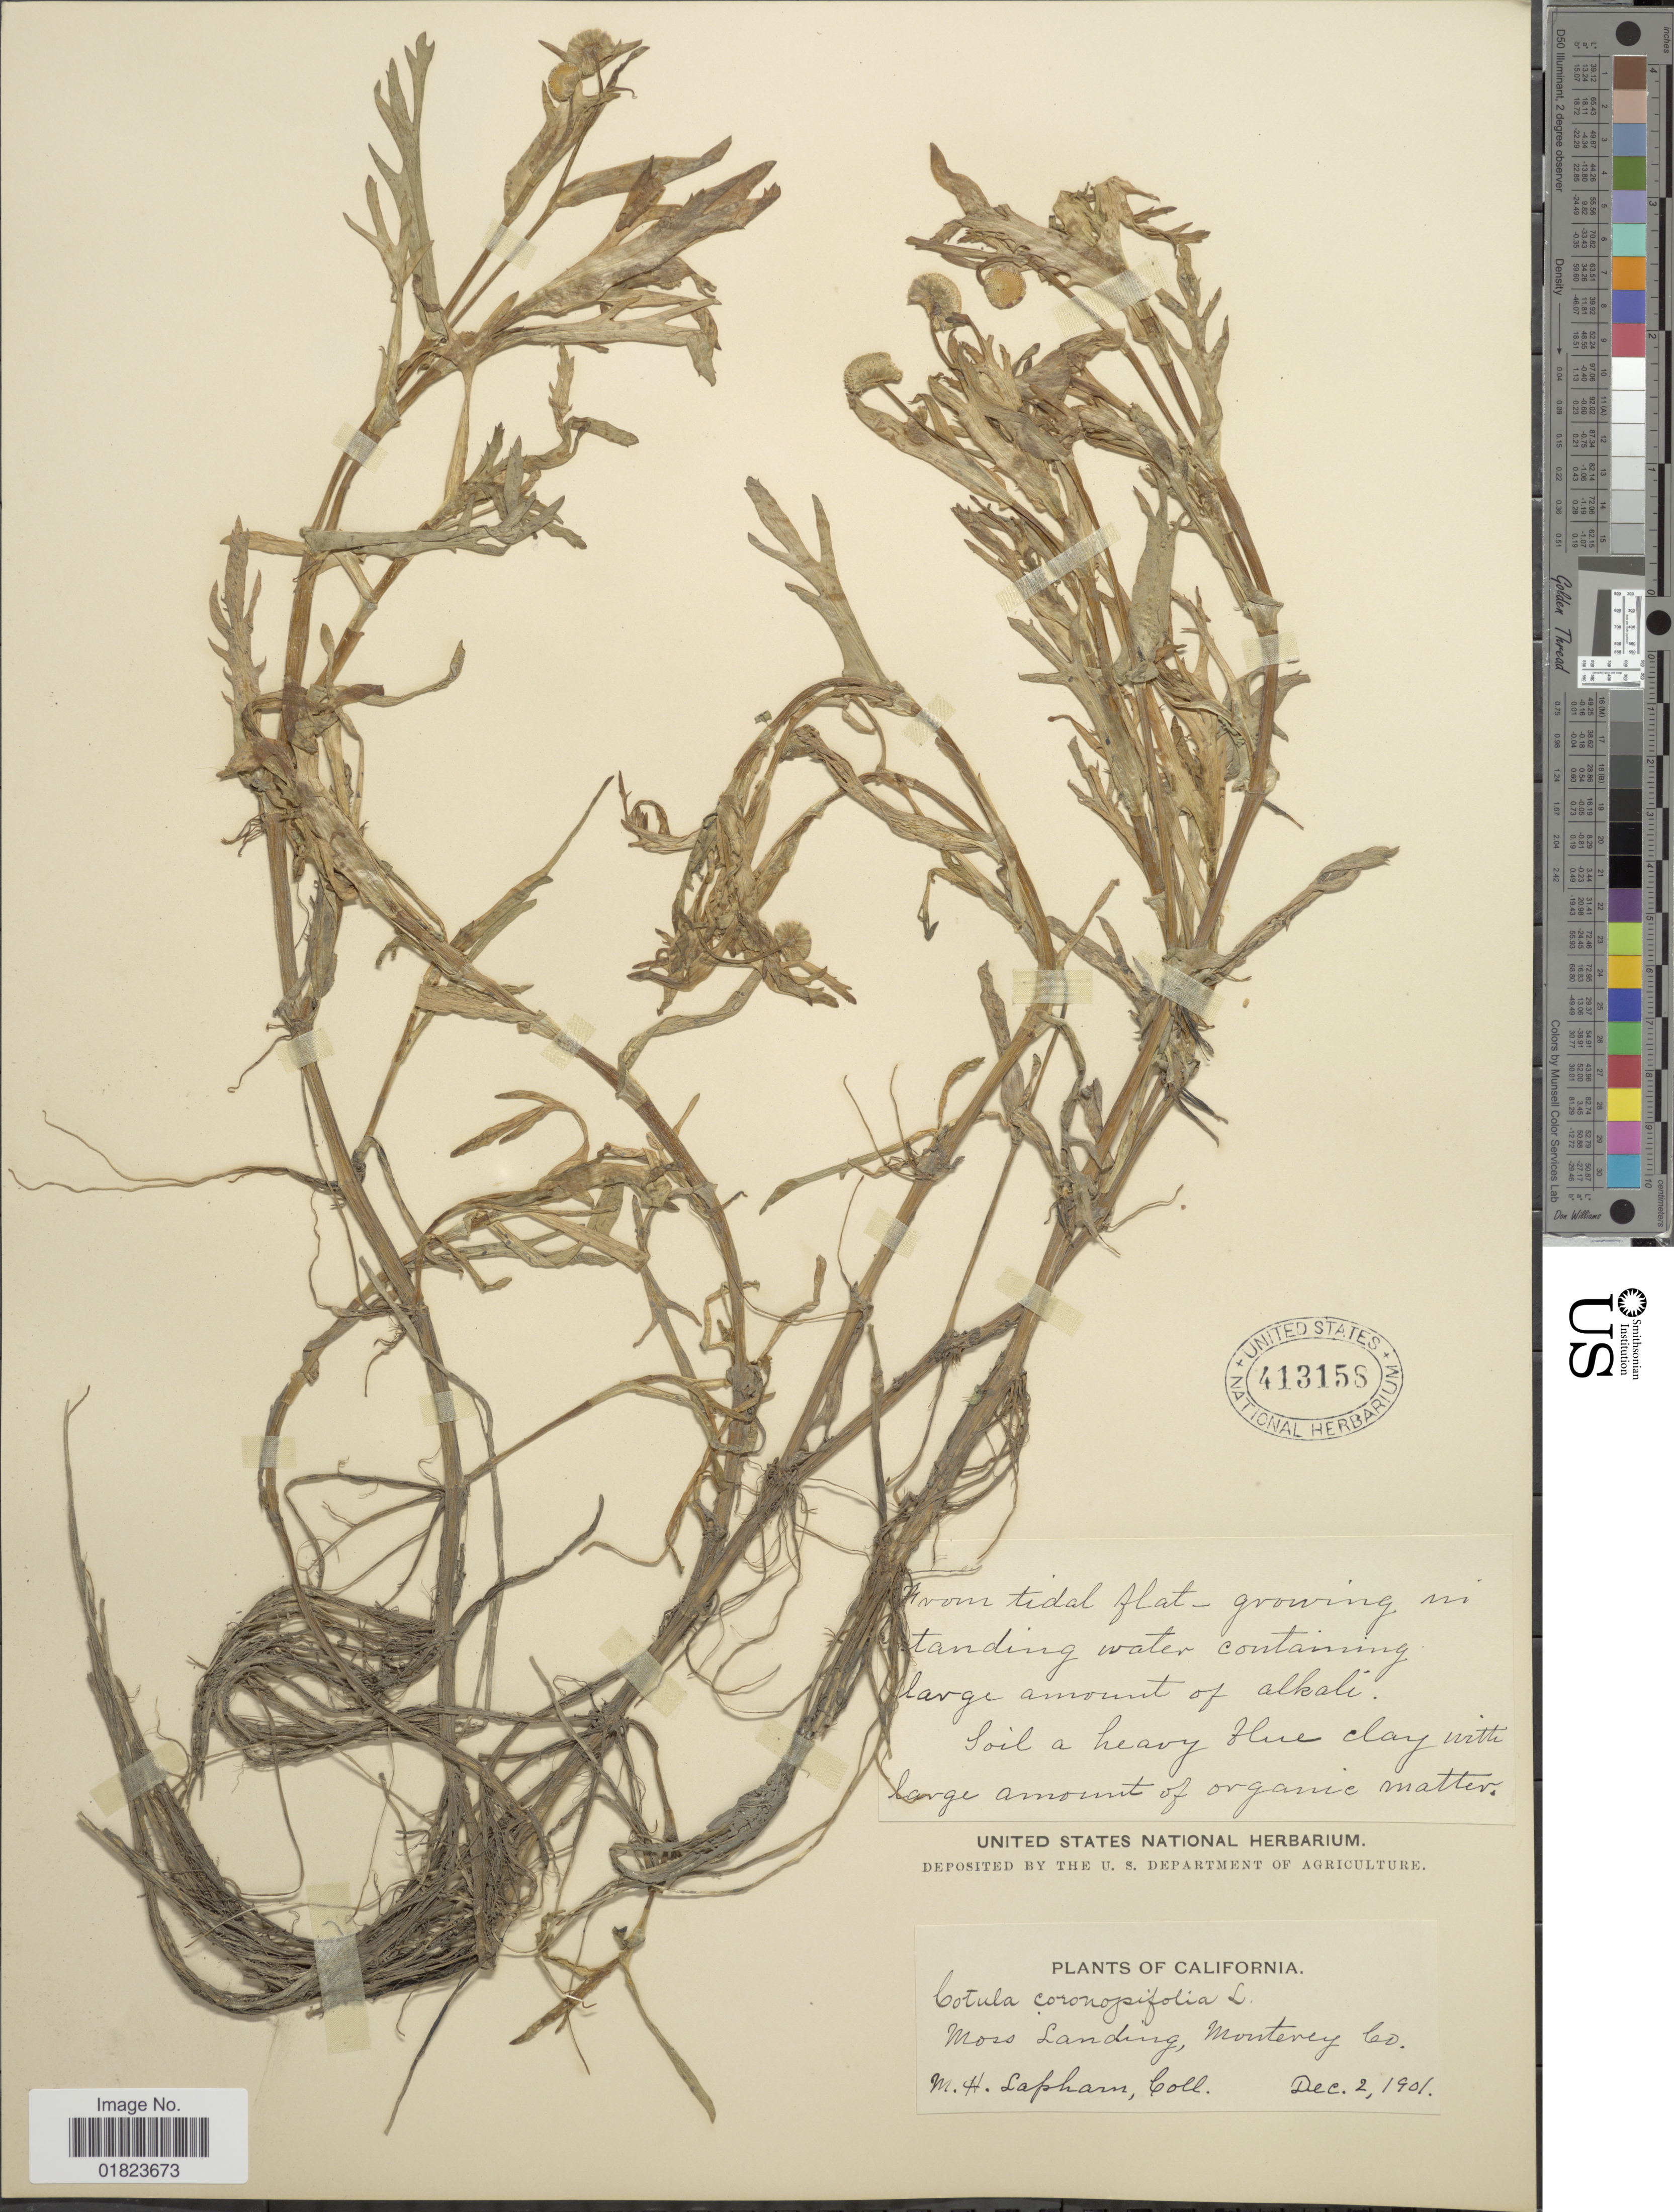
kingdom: Plantae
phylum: Tracheophyta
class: Magnoliopsida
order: Asterales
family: Asteraceae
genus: Cotula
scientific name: Cotula coronopifolia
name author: L.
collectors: M. Lapham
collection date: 1901-12-02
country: United States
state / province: California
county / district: Monterey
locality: Mors Landing, Monterey Co.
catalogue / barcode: US 413158